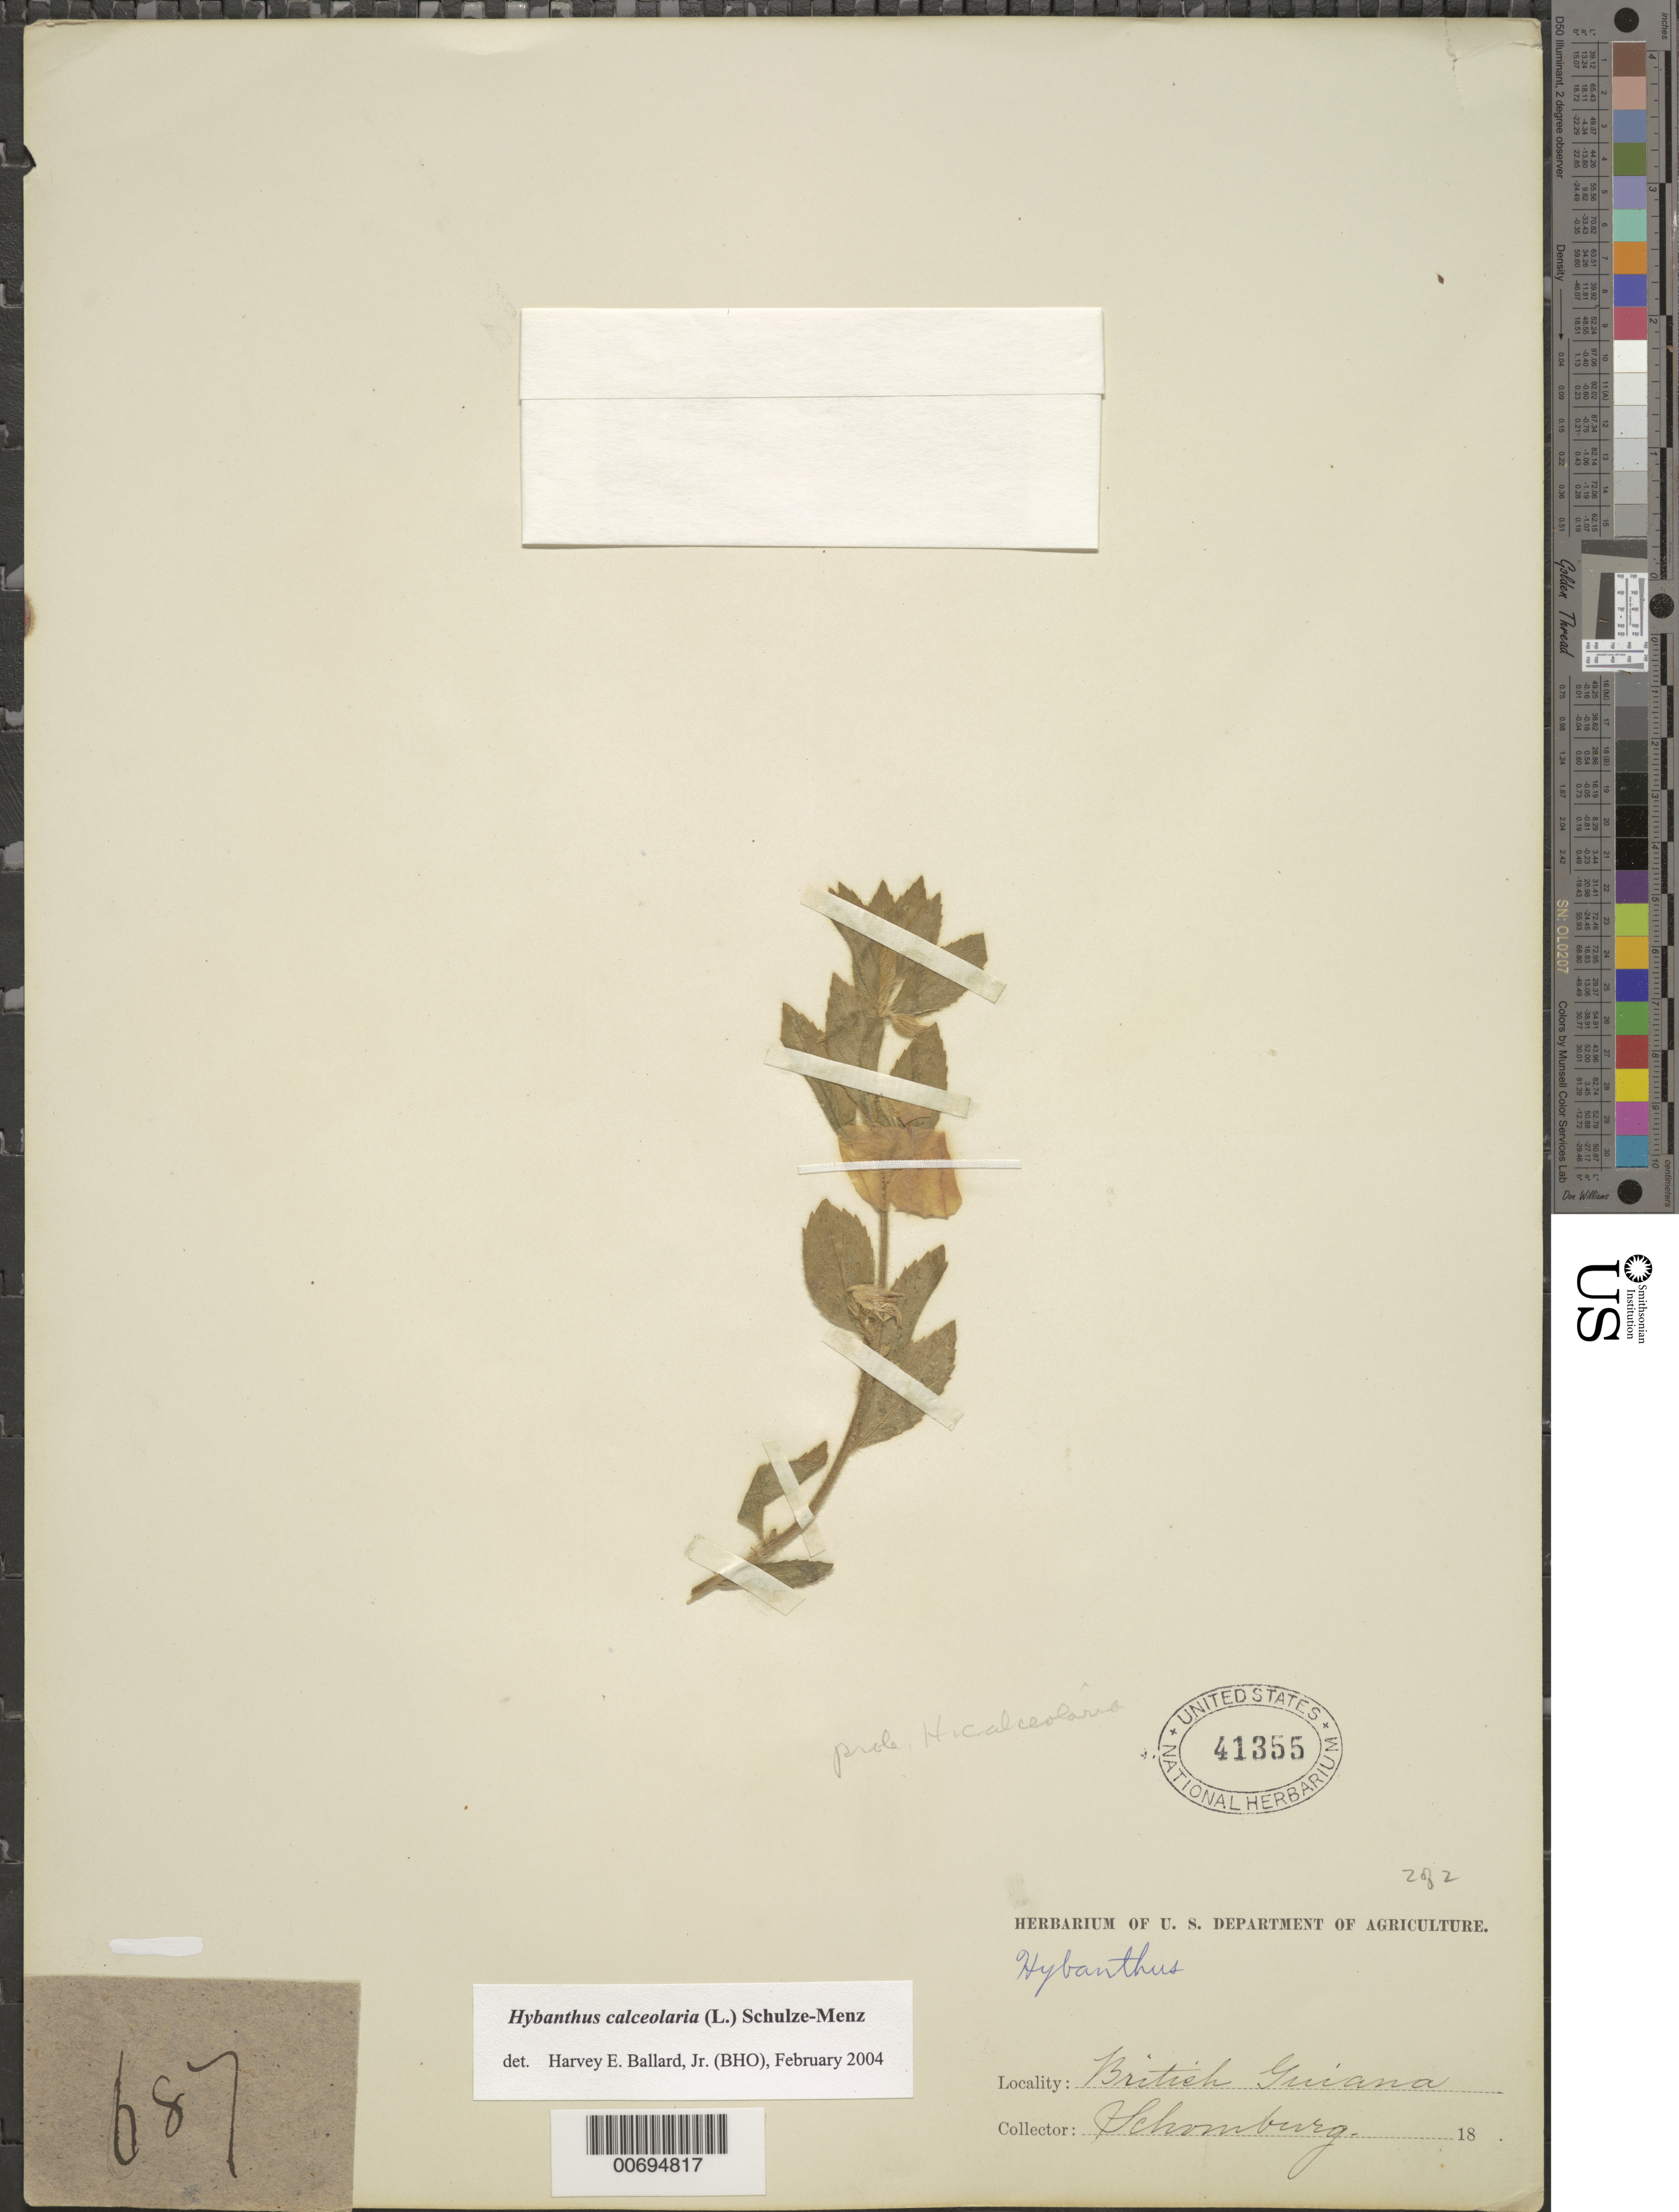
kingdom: Plantae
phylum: Tracheophyta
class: Magnoliopsida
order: Malpighiales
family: Violaceae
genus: Pombalia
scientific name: Pombalia calceolaria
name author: (L.) Paula-Souza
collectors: Schomburg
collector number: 687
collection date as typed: Transcribed d/m/y: //18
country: Guyana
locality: British Guiana.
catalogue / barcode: US 41355